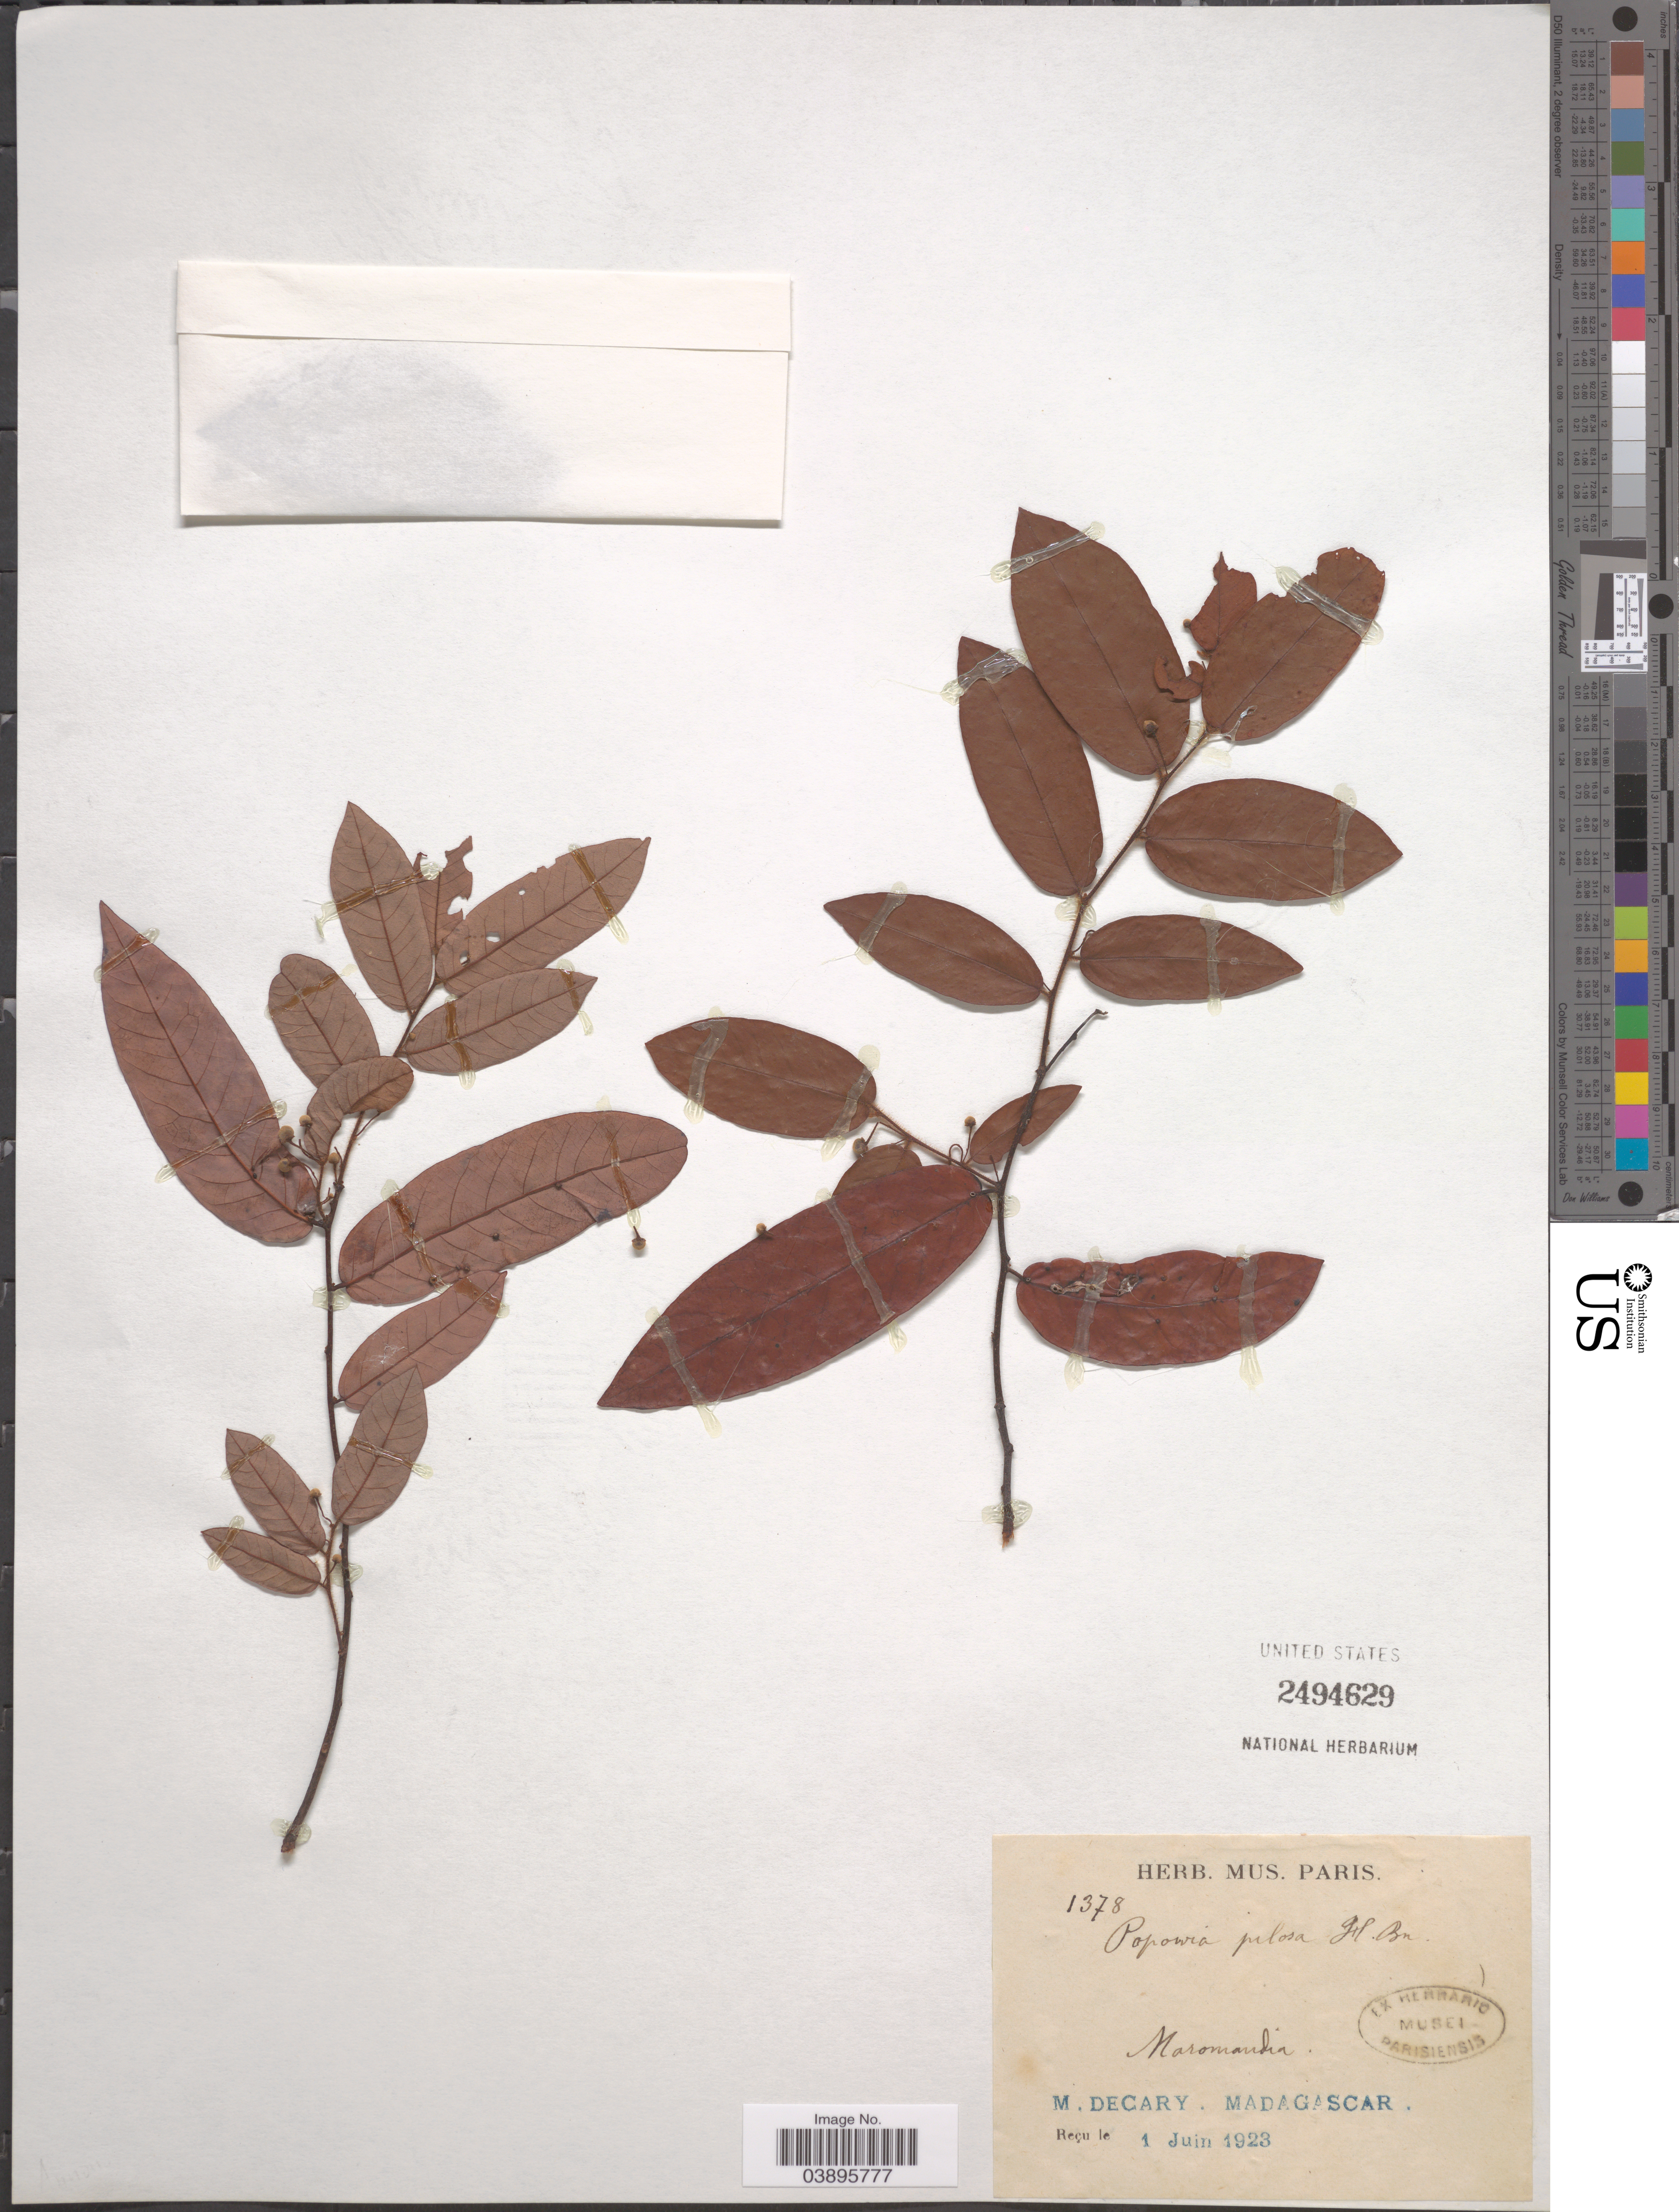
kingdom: Plantae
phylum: Tracheophyta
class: Magnoliopsida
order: Magnoliales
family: Annonaceae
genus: Popowia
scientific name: Popowia pilosa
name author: Baill.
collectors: R. Decary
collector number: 1378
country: Madagascar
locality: Maromandia.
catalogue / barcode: US 2494629